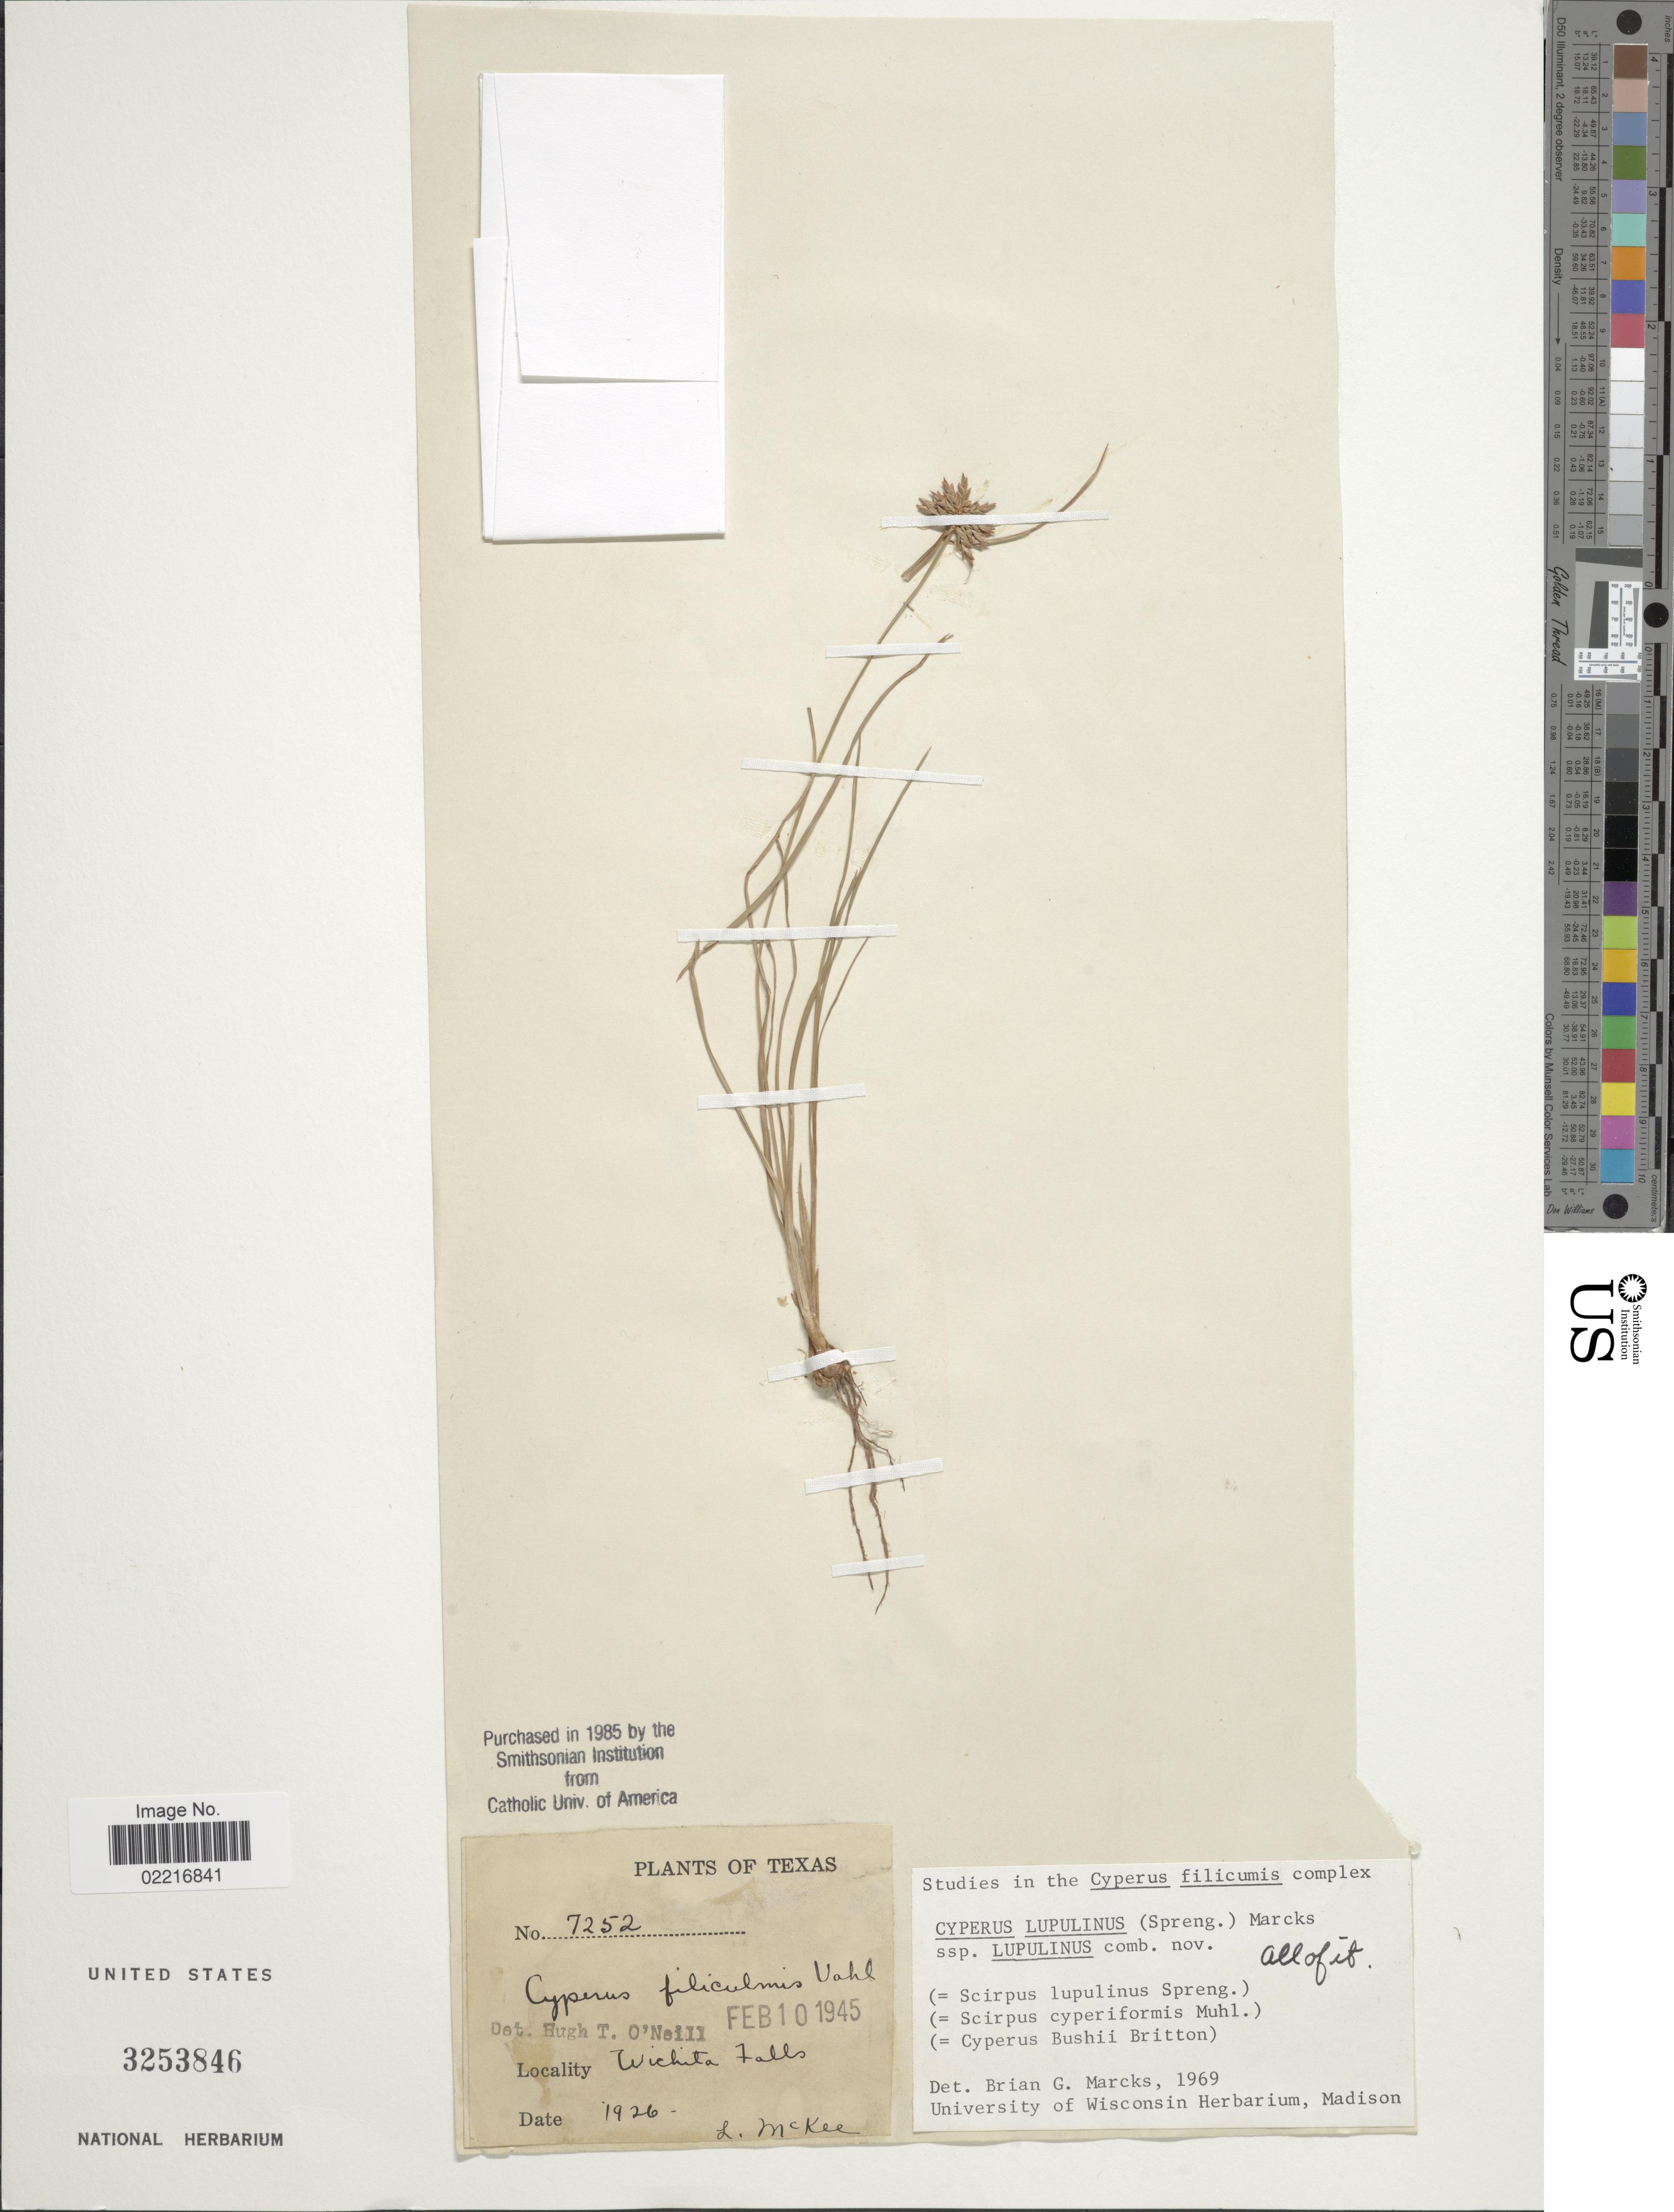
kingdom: Plantae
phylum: Tracheophyta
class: Liliopsida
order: Poales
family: Cyperaceae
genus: Cyperus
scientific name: Cyperus lupulinus subsp. lupulinus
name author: (Spreng.) Marcks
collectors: McKee, --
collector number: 7252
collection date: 1926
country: United States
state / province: Texas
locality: Wichita Falls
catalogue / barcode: US 3253846